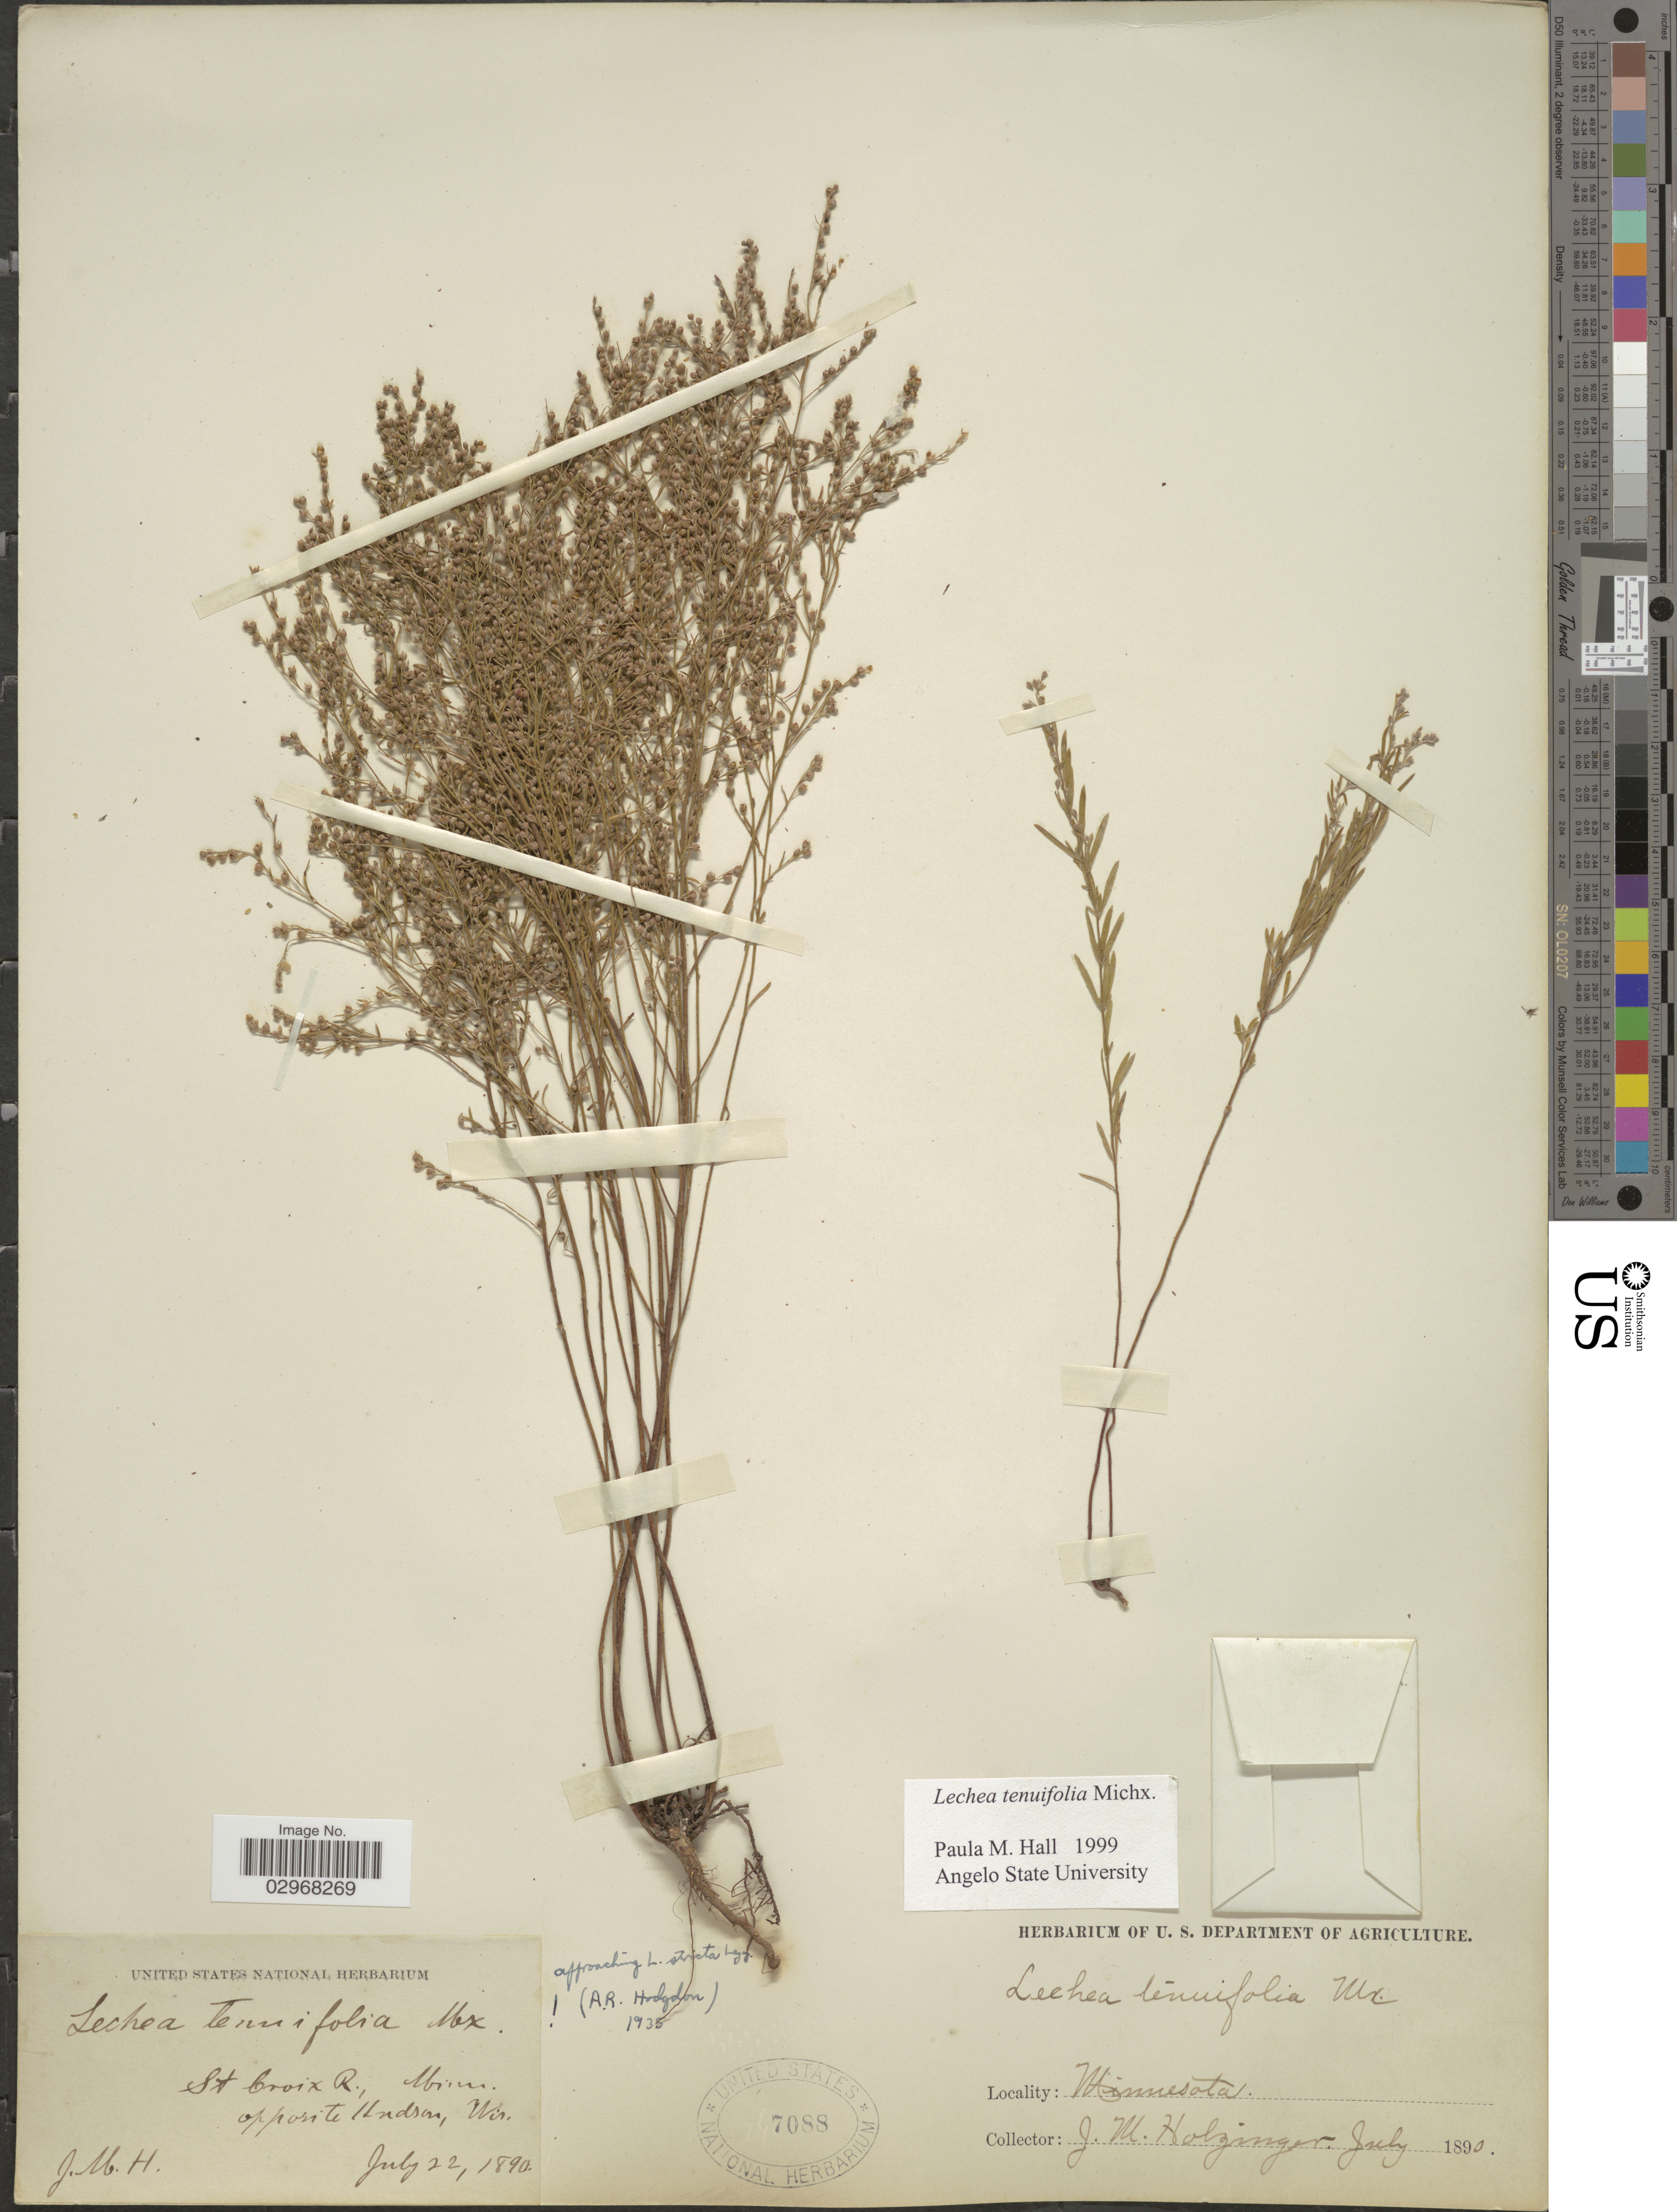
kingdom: Plantae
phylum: Tracheophyta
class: Magnoliopsida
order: Malvales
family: Cistaceae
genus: Lechea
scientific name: Lechea tenuifolia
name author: Michx.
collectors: J. M. Holzinger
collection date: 1890-07-22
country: United States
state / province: Minnesota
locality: St. Croix R., opposite Hudson, Wis.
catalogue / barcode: US 7088